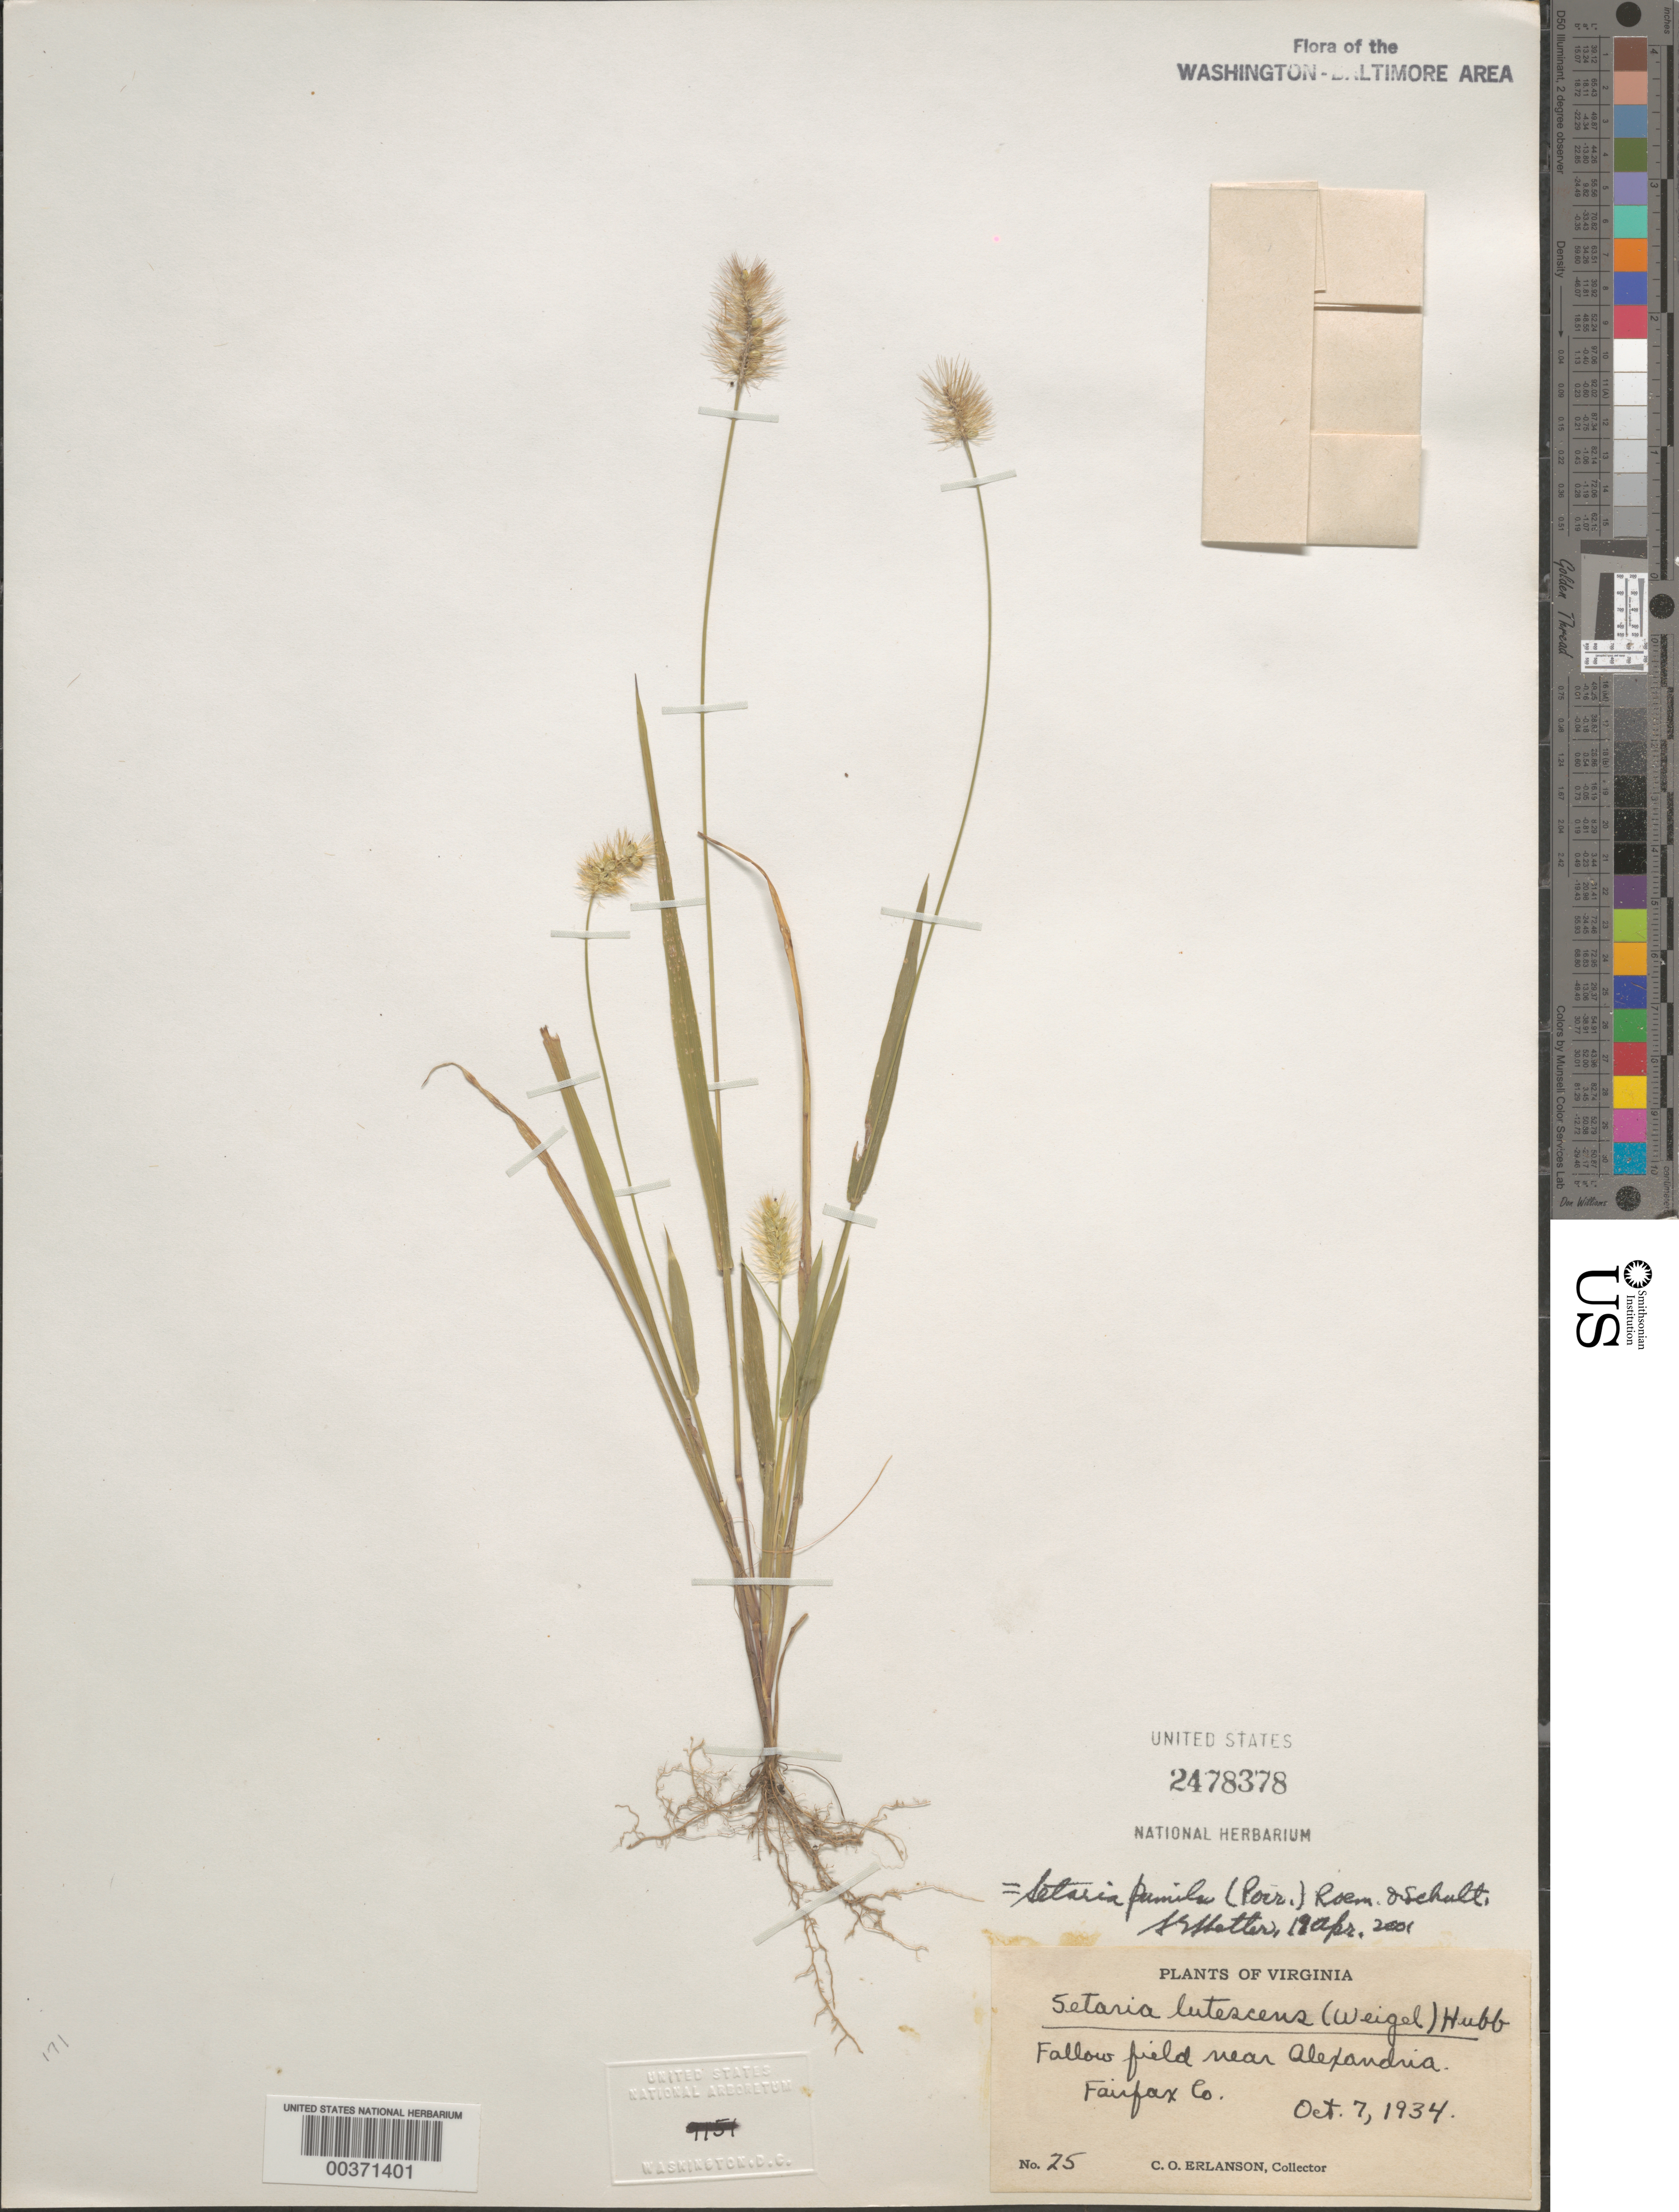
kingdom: Plantae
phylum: Tracheophyta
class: Liliopsida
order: Poales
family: Poaceae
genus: Setaria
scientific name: Setaria pumila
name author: (Poir.) Roem. & Schult.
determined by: Shetler, Stanwyn G., (US), NMNH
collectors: C. O. Erlanson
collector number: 25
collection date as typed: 07 Oct 1934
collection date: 1934-10-07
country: United States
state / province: Virginia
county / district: Fairfax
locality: Fallow Field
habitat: Field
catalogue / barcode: US 2478378